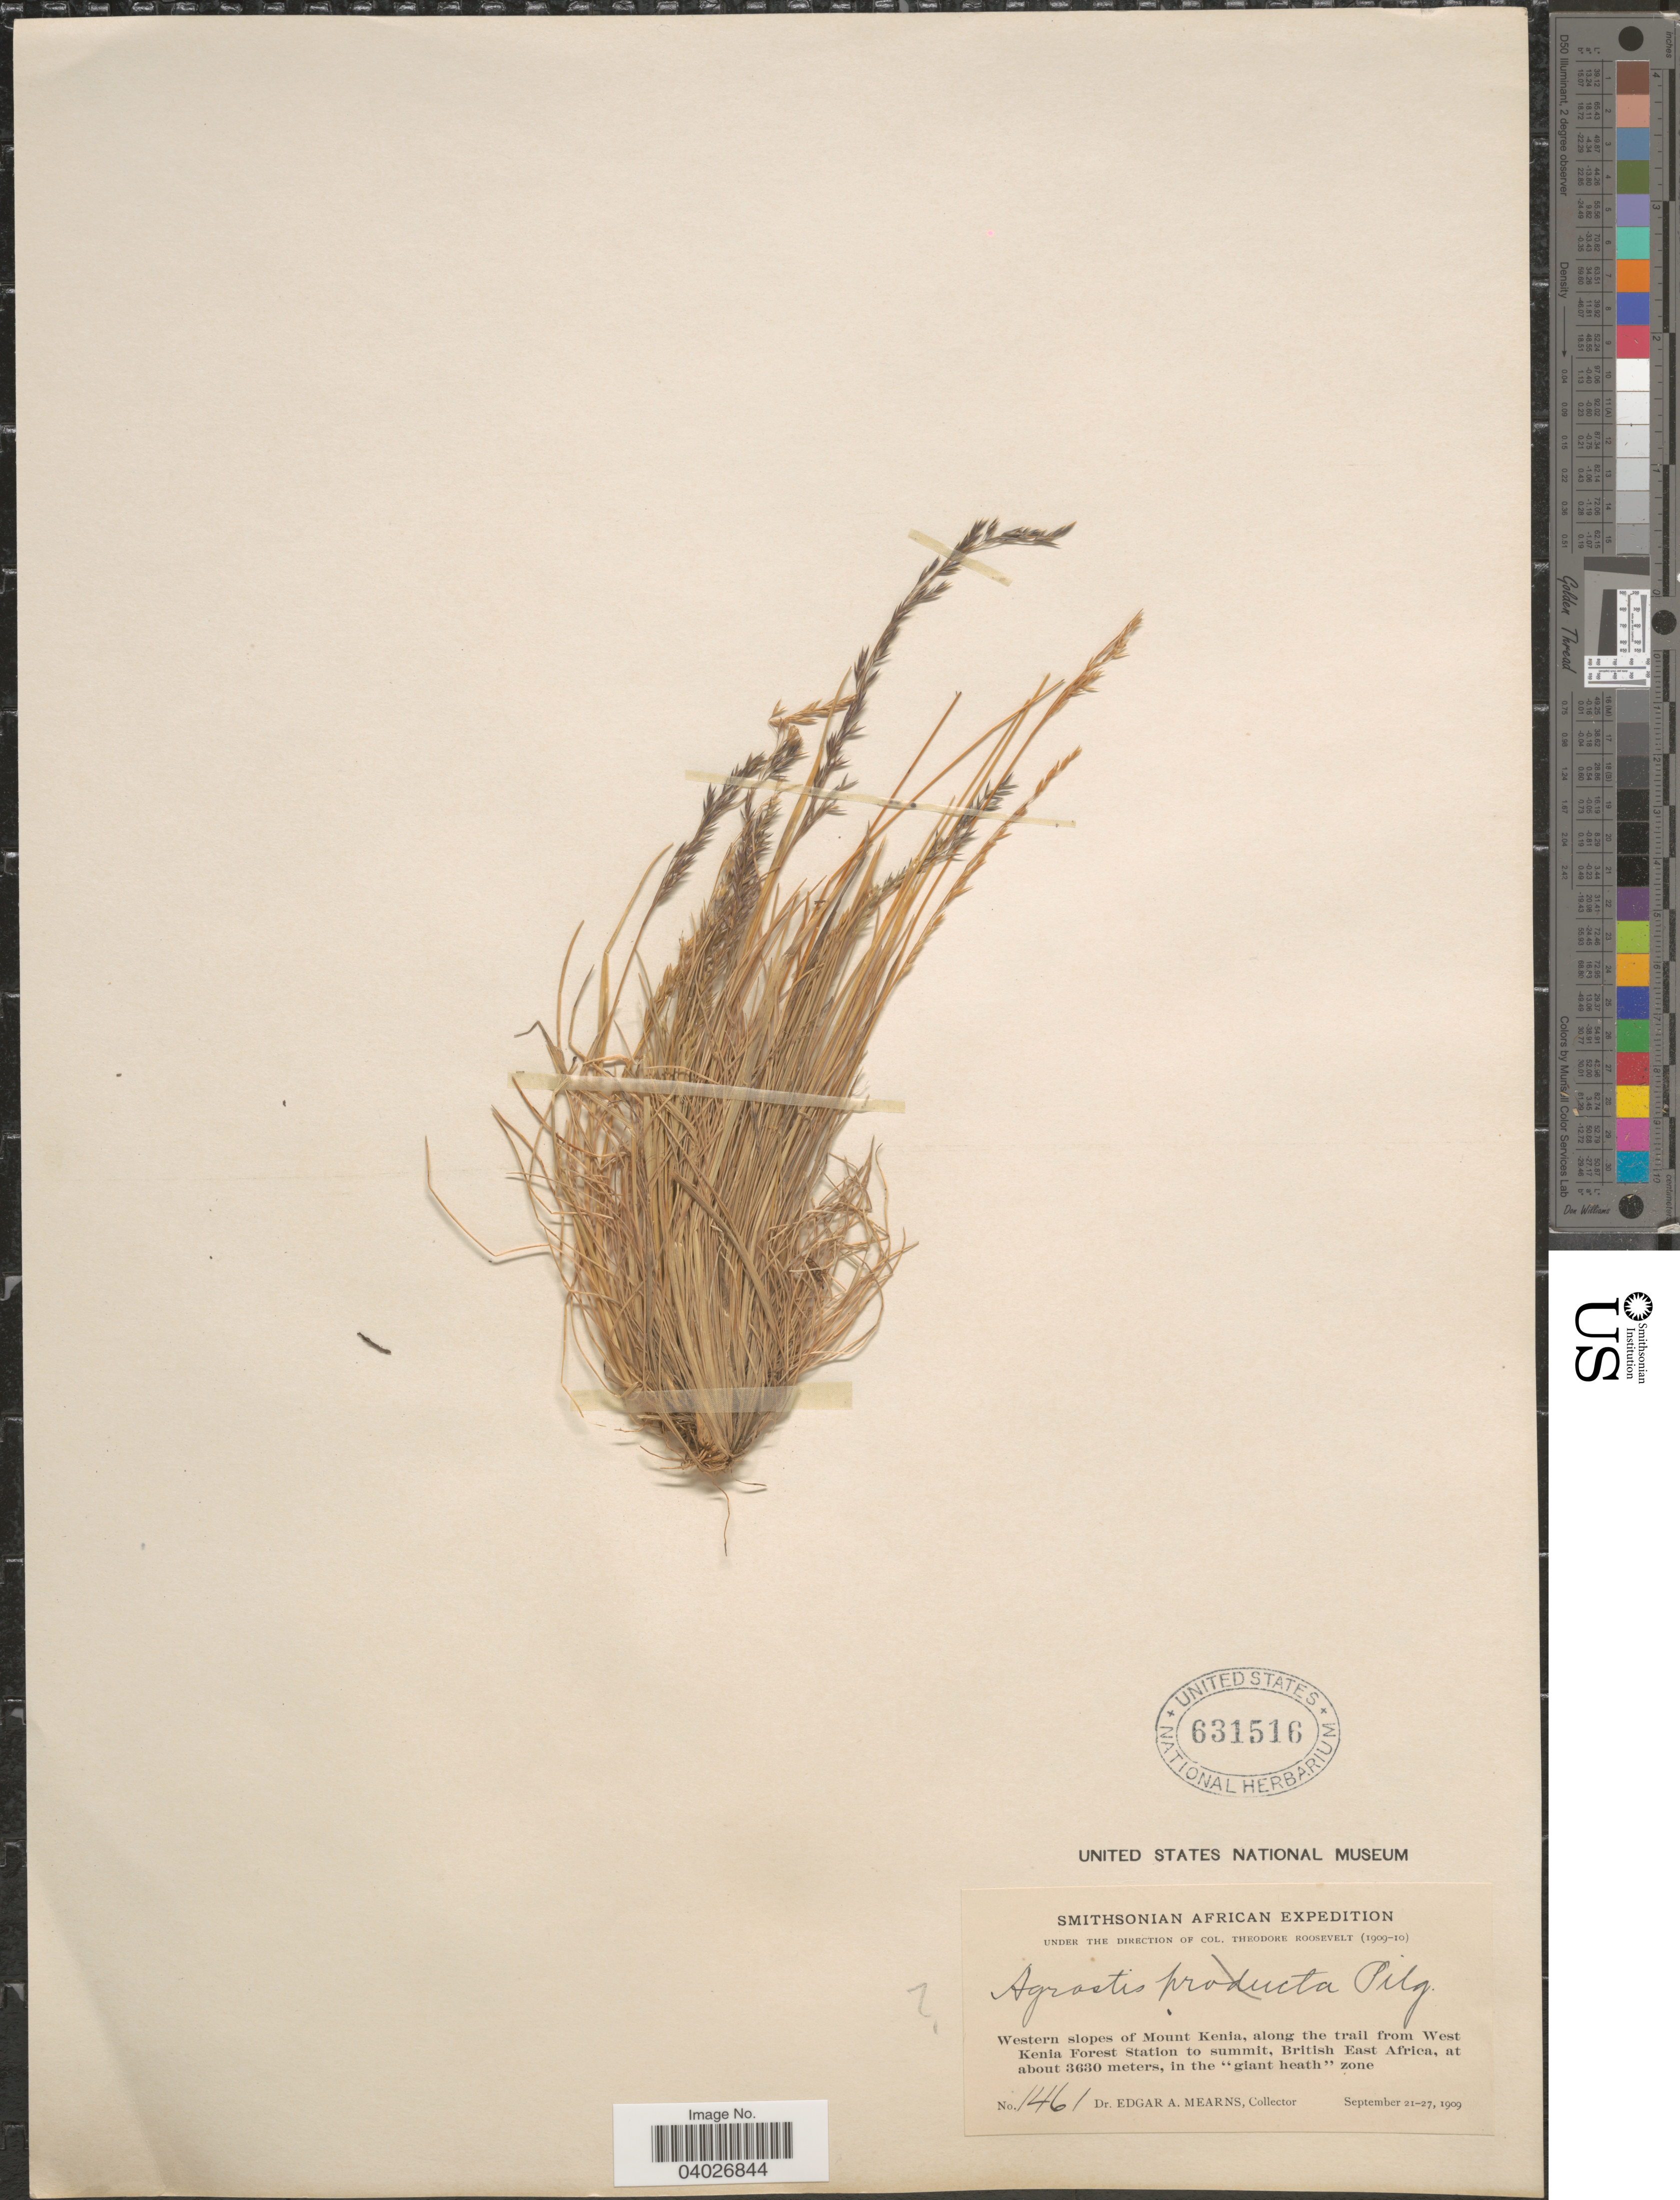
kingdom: Plantae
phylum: Tracheophyta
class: Liliopsida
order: Poales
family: Poaceae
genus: Agrostis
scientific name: Agrostis trachyphylla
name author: Pilg.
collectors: E. A. Mearns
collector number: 1461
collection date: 1909-09-21/1909-09-27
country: Kenya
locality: Western slopes of Mount Kenia, along the trail from West Kenia Forest Station to summit, British East Africa, in the "giant heath" zone.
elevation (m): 3630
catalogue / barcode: US 631516